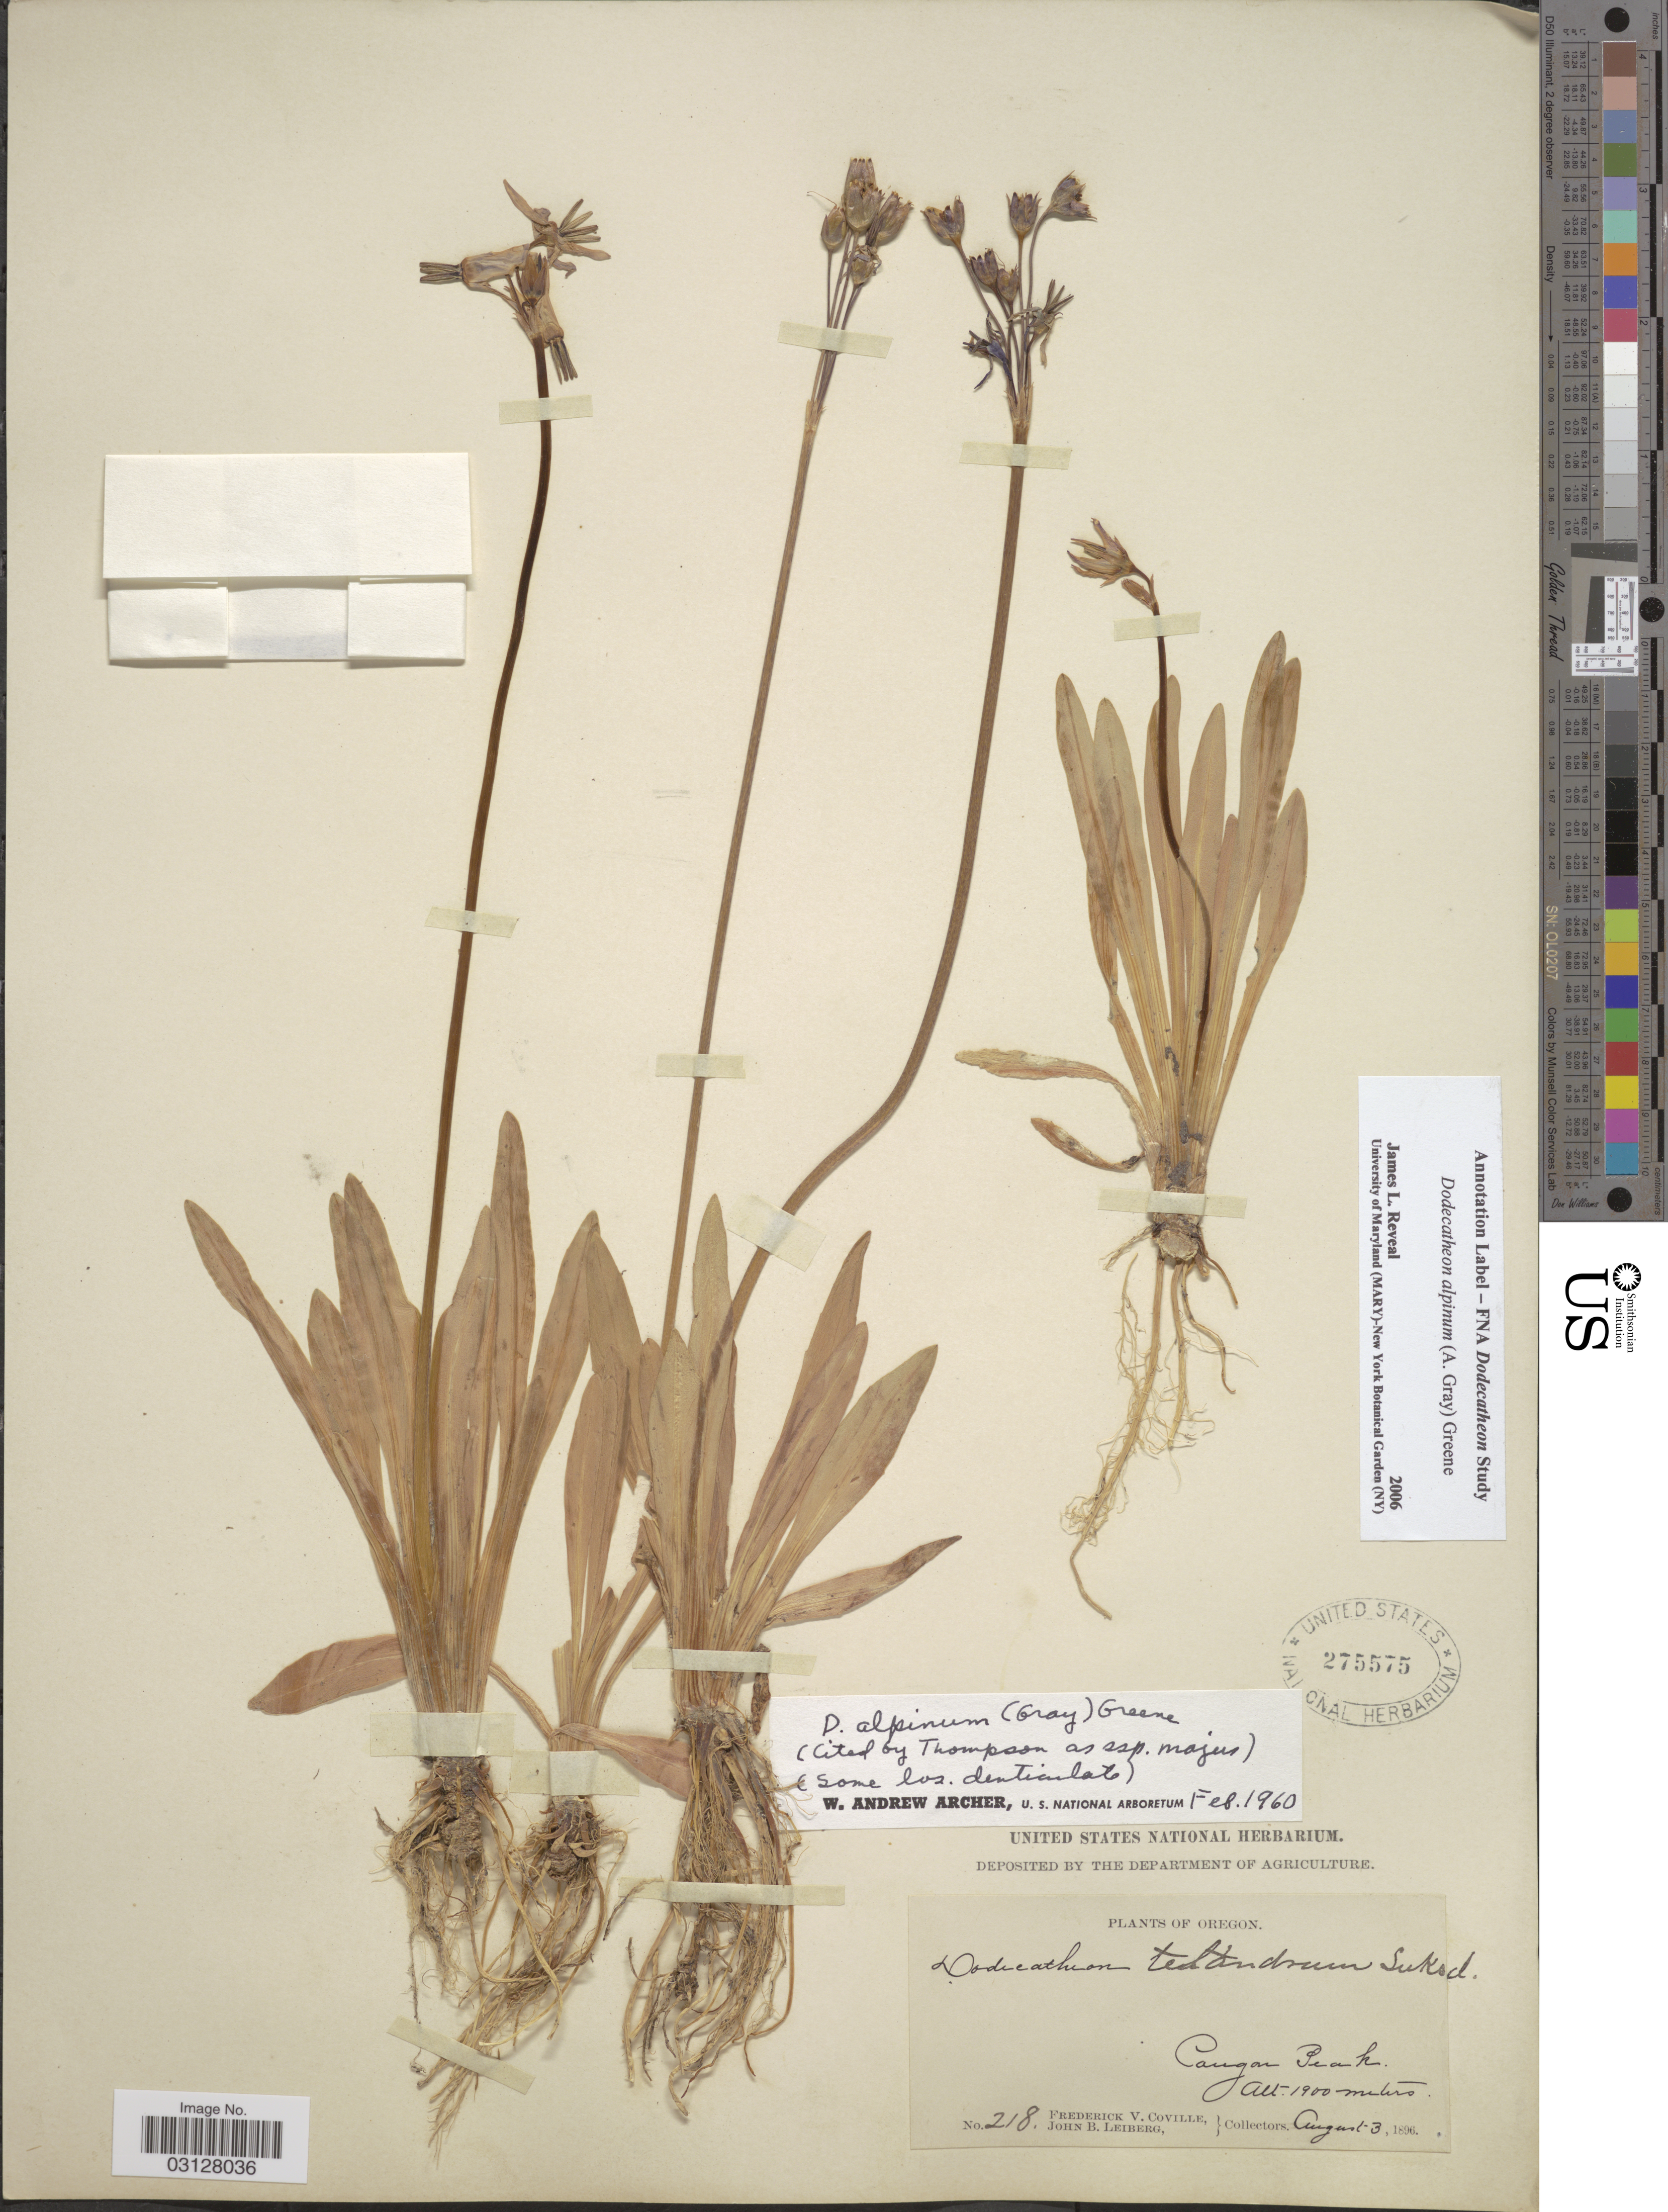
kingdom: Plantae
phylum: Tracheophyta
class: Magnoliopsida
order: Ericales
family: Primulaceae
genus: Dodecatheon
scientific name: Dodecatheon alpinum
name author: (A. Gray) Greene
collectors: F. V. Coville & J. B. Leiberg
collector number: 218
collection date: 1896-08-03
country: United States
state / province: Oregon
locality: Cougar Peak.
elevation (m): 1900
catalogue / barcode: US 275575